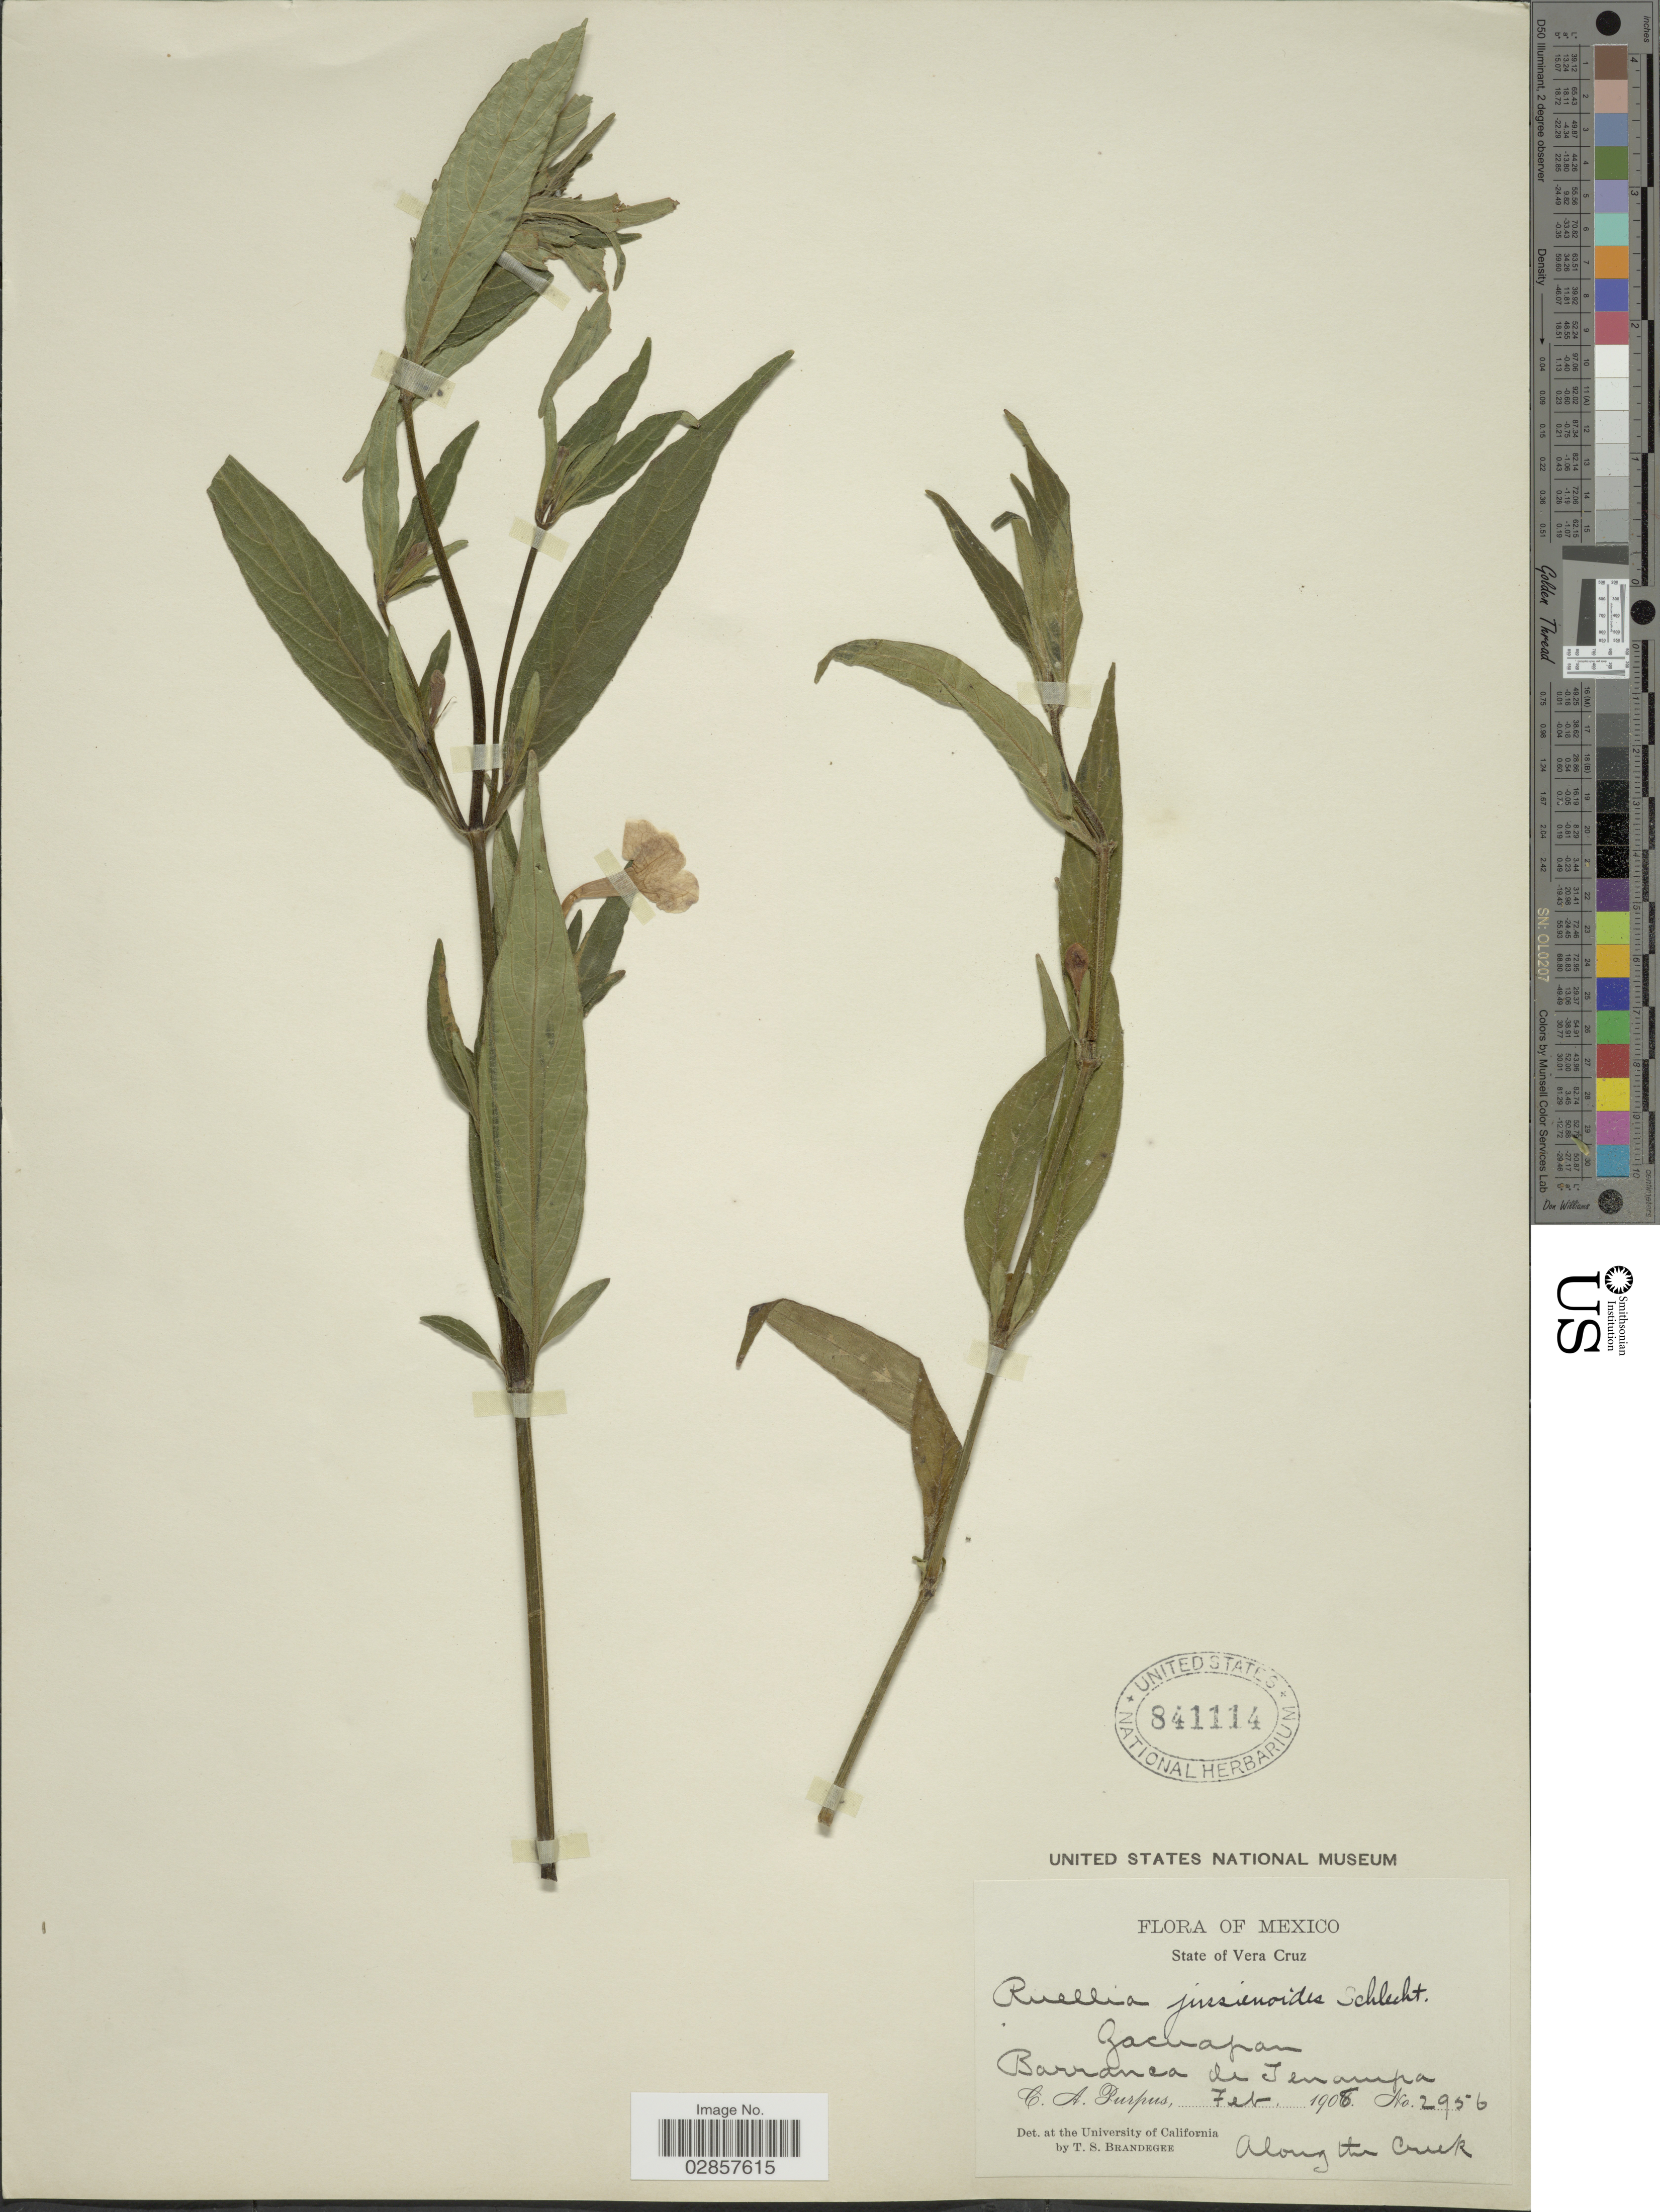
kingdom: Plantae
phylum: Tracheophyta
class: Magnoliopsida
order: Lamiales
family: Acanthaceae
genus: Ruellia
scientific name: Ruellia jussieuoides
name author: Schltdl. & Cham.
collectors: C. A. Purpus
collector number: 2956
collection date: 1908-02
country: Mexico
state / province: Veracruz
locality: State of Vera Cruz, Zacuapan, Barranca de Tenampa, Along the Creek.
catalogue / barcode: US 841114